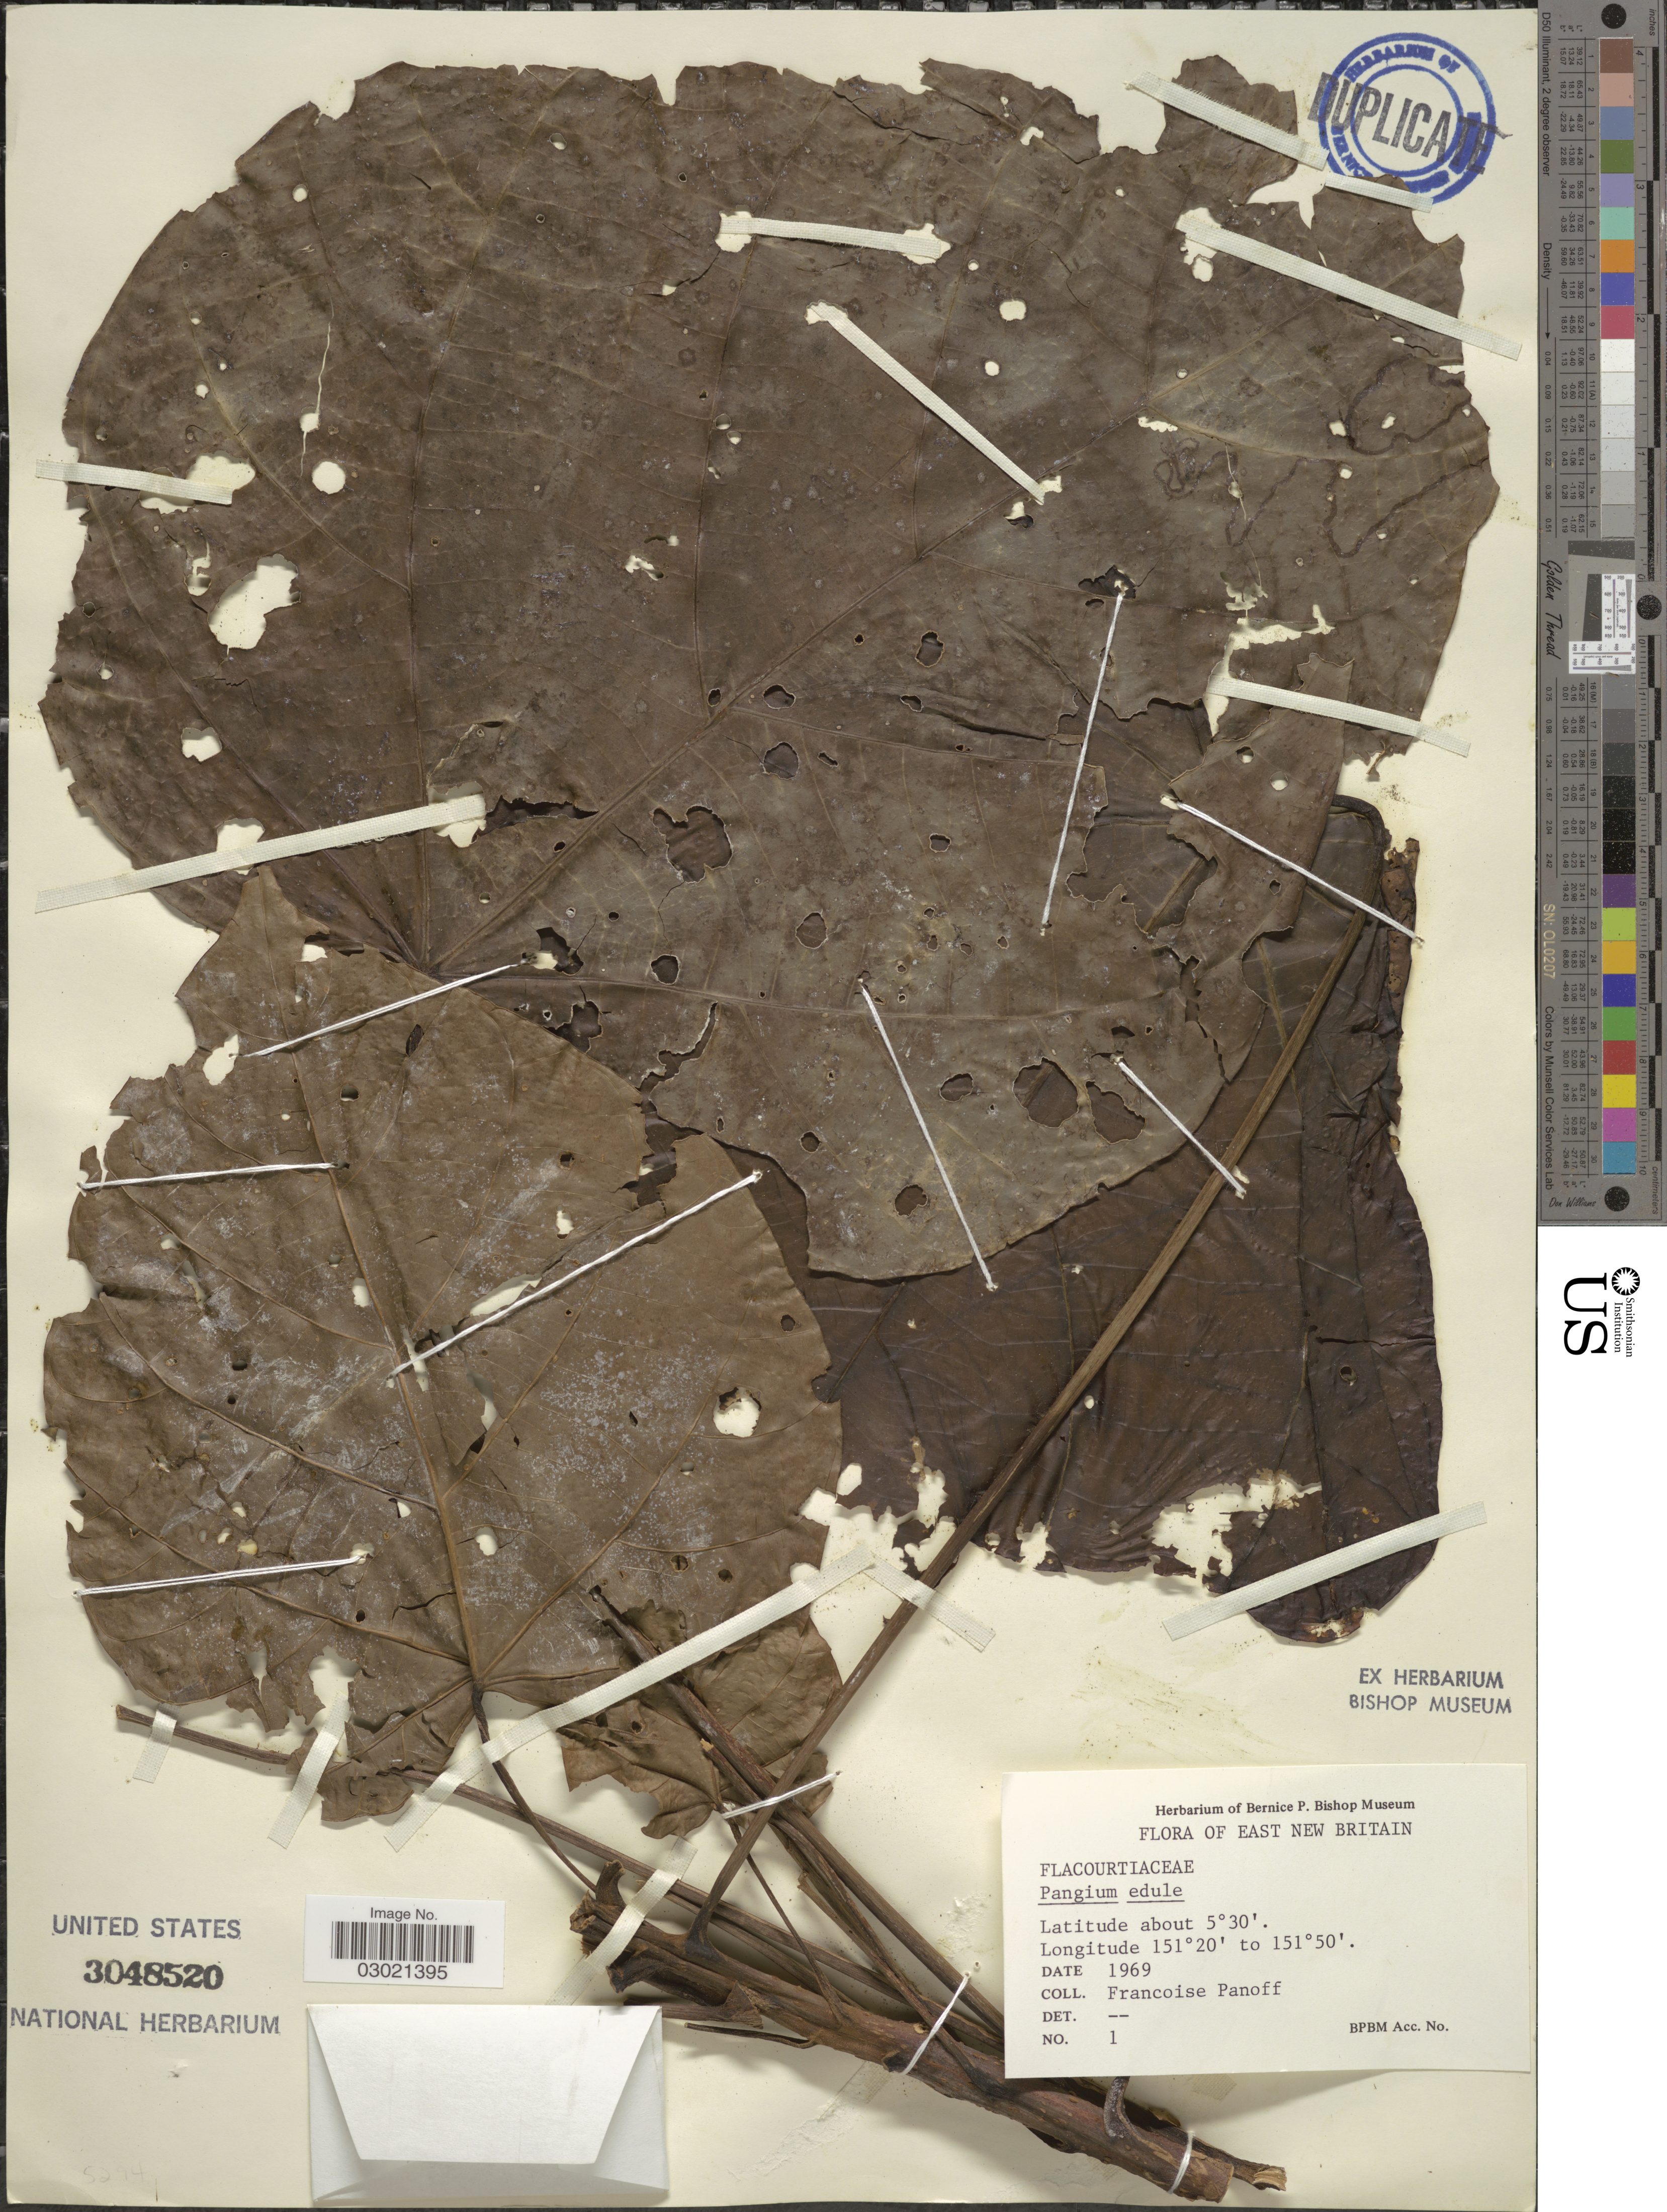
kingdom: Plantae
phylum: Tracheophyta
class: Magnoliopsida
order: Malpighiales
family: Achariaceae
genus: Pangium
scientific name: Pangium edule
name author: Reinw.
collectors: F. Panoff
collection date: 1969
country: Papua New Guinea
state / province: East New Britain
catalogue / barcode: US 3048520